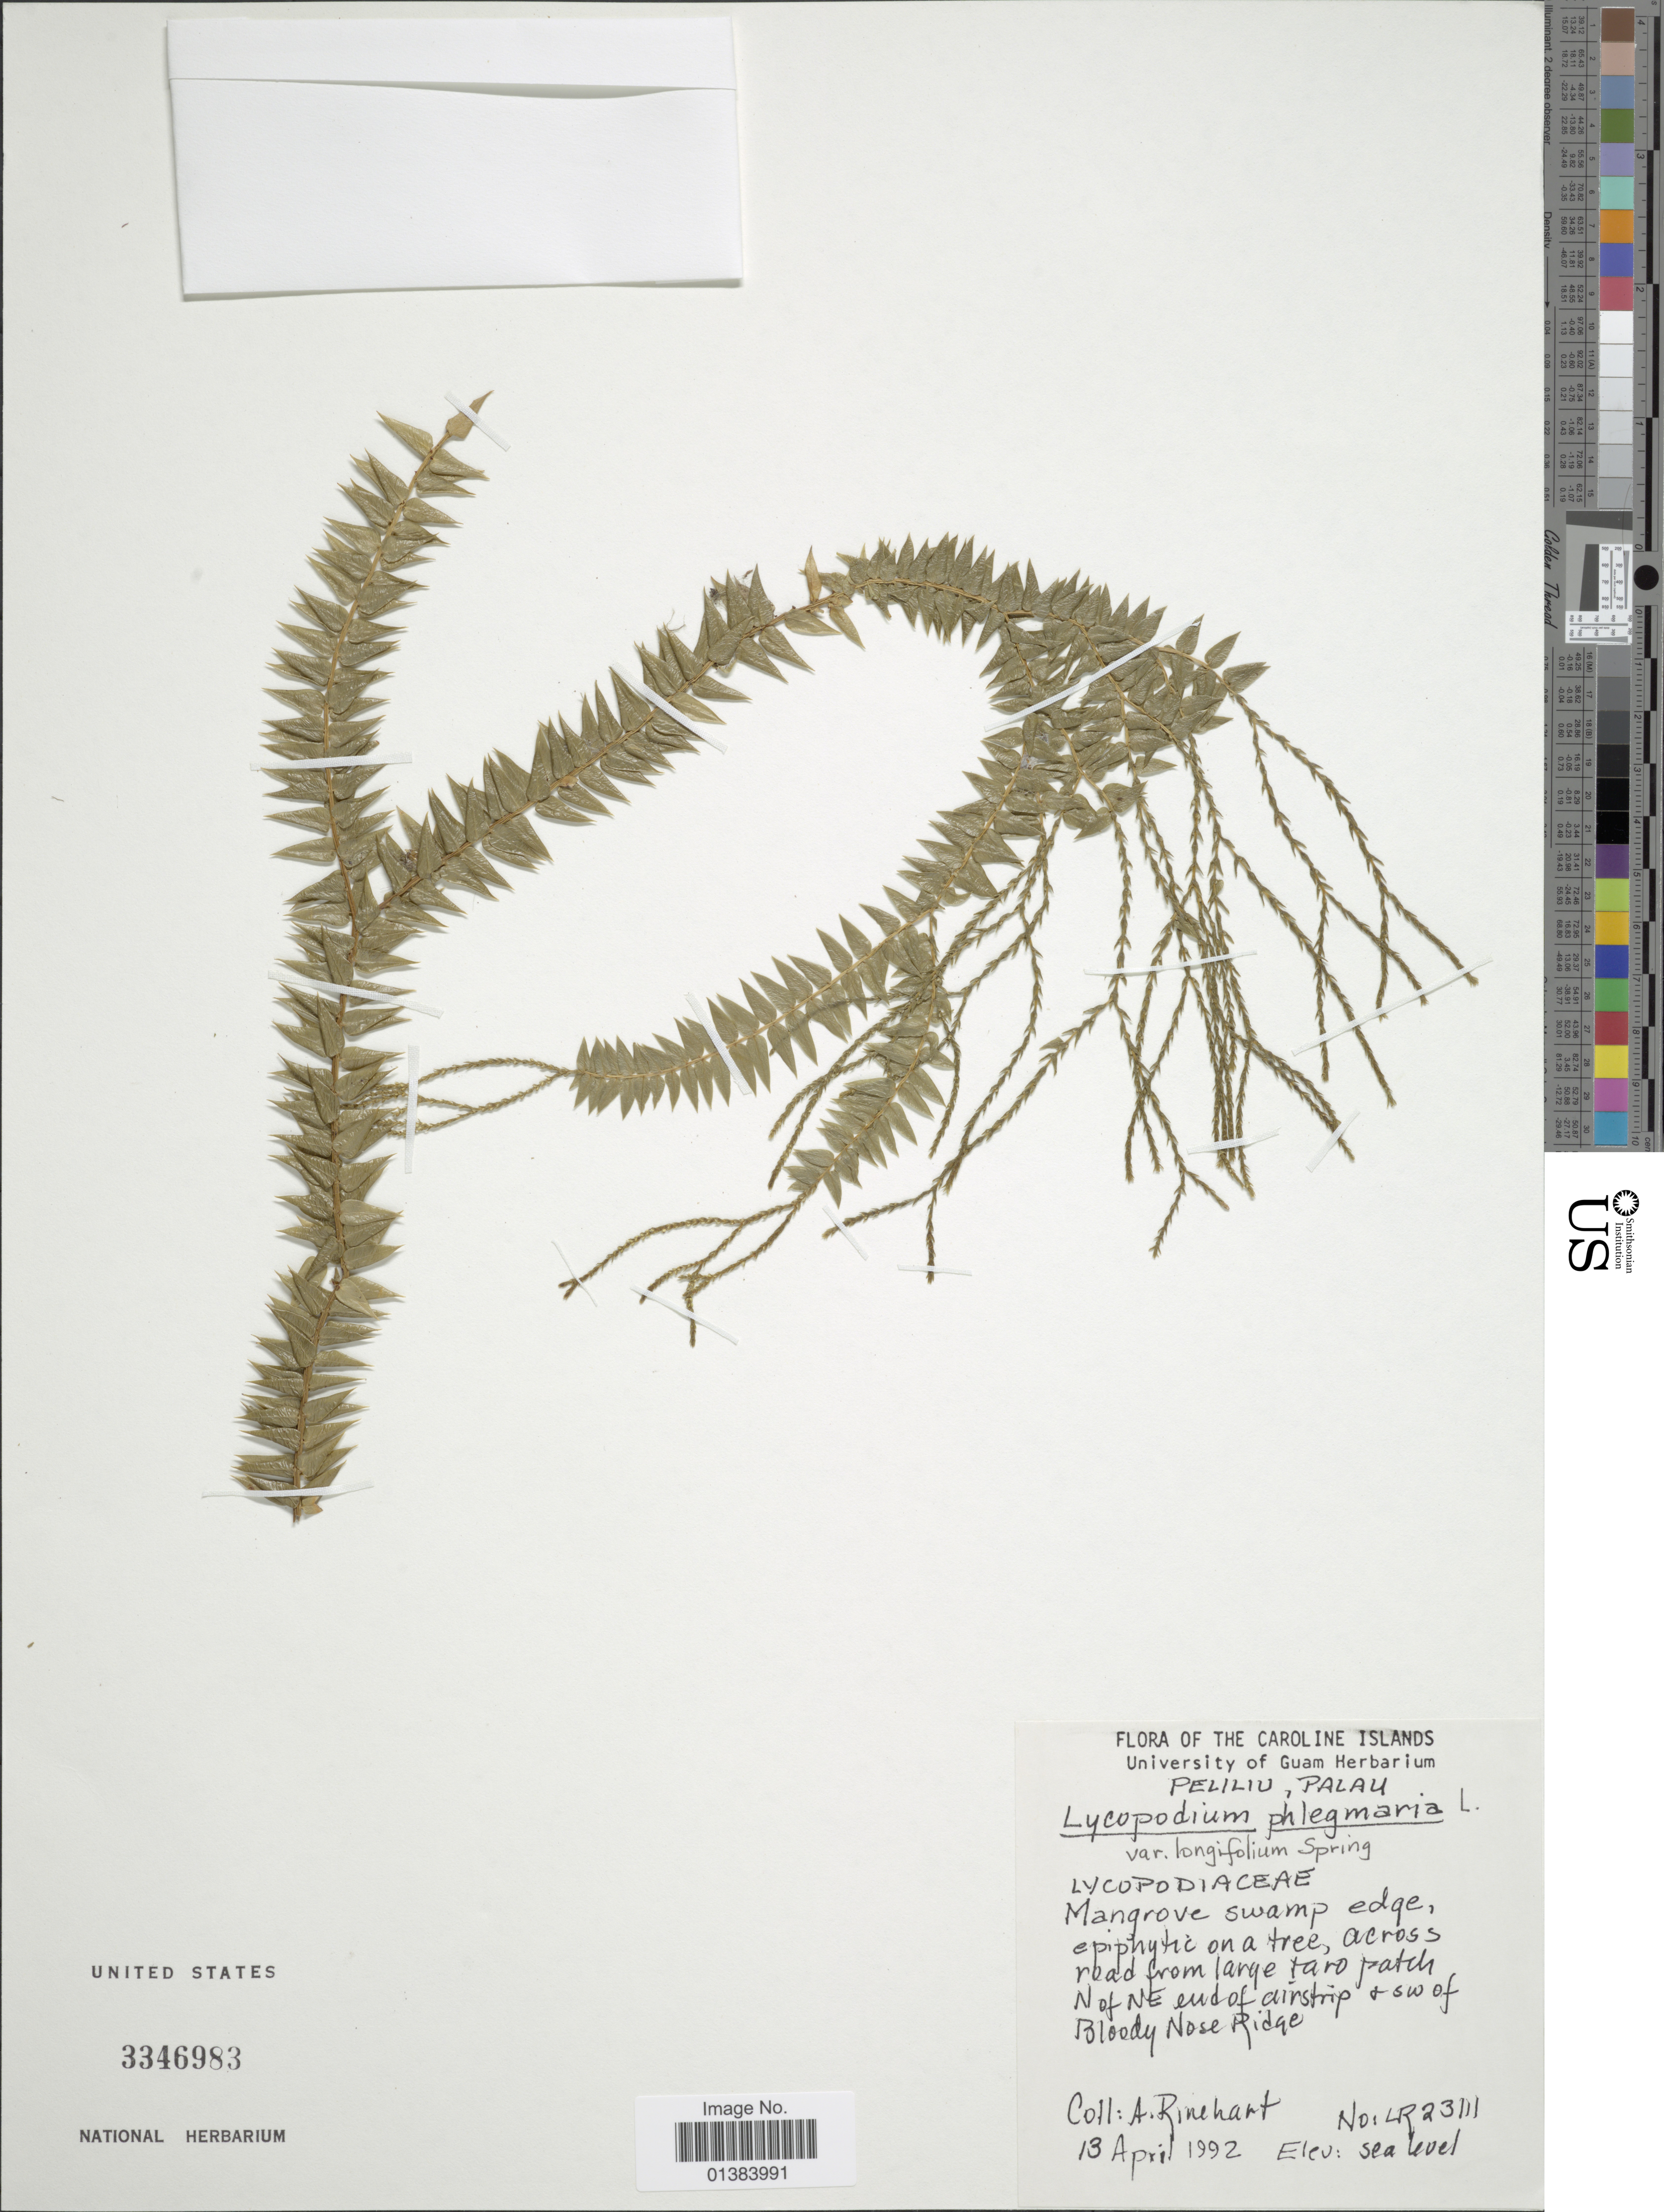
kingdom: Plantae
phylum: Tracheophyta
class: Lycopodiopsida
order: Lycopodiales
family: Lycopodiaceae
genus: Phlegmariurus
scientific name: Phlegmariurus phlegmaria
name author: (L.) Holub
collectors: A. Rinehart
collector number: LR23111*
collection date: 1992-04-13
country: Palau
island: Beliliou [Peleliu]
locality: Peliliu, Palau, Mangrove swamp edge, across road from large taro patch N of NE end of airstrip + sw of Bloody Nose Ridge [interpreted]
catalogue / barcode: US 3346983